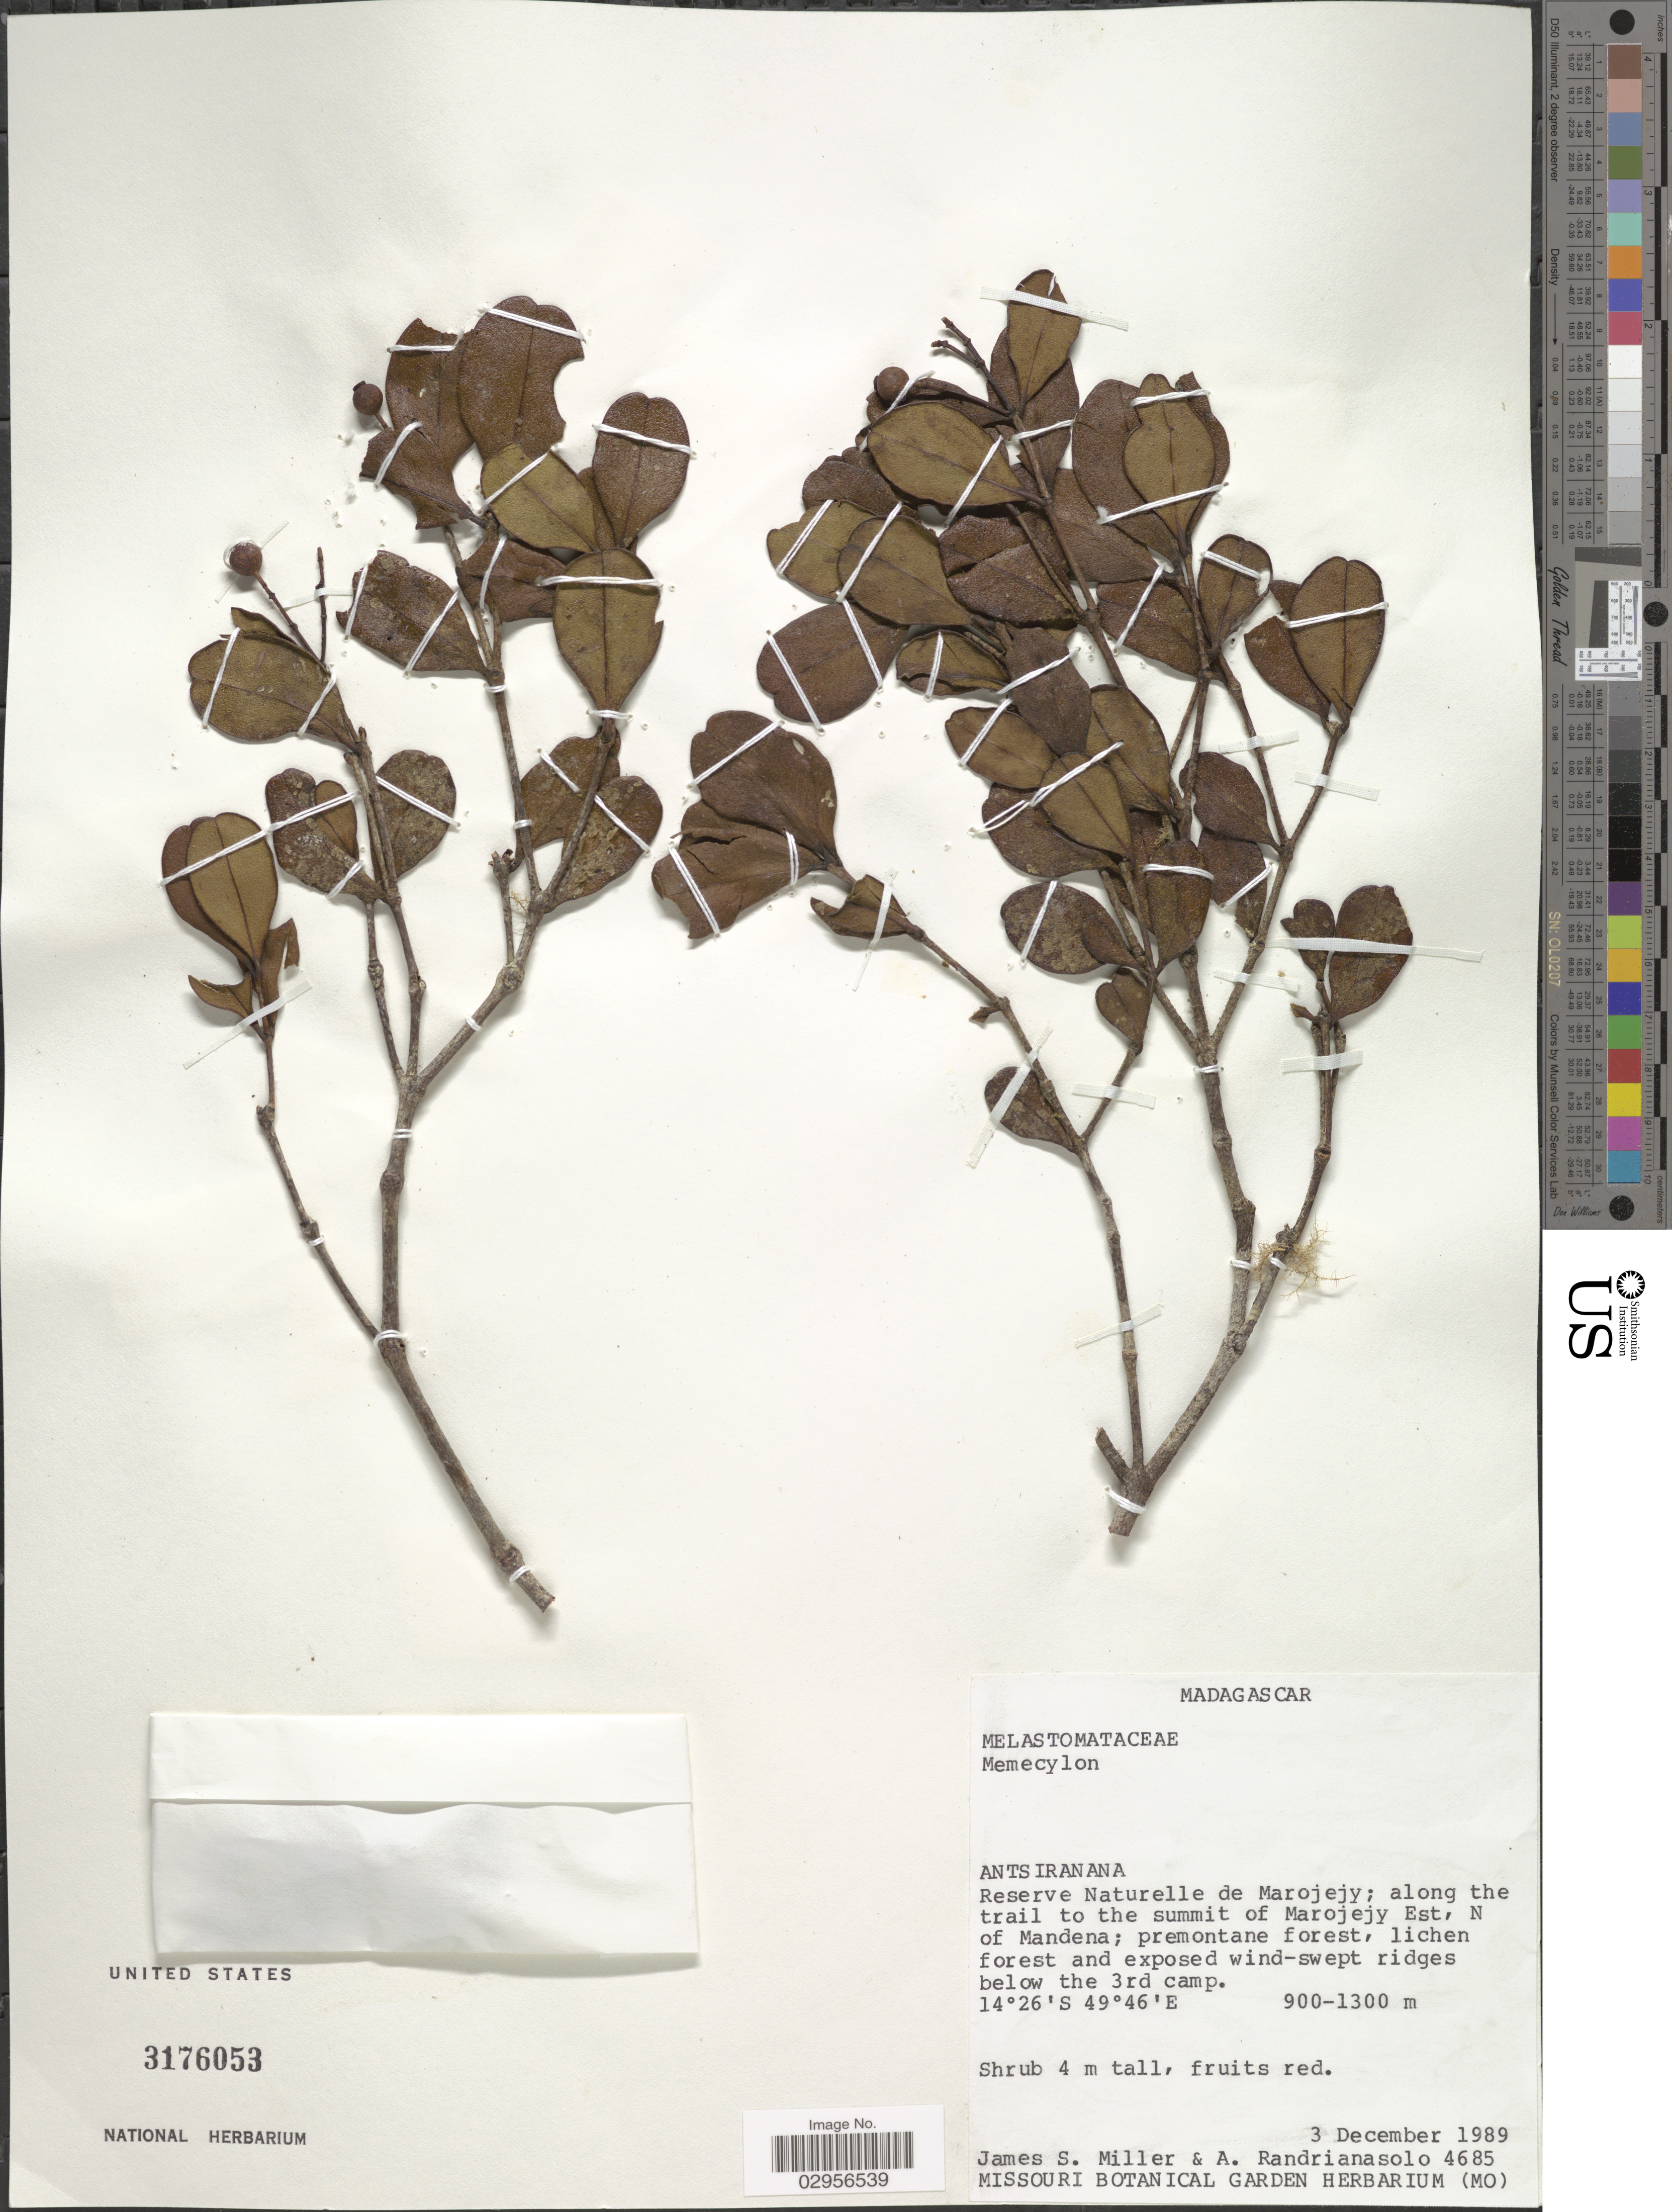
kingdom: Plantae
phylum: Tracheophyta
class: Magnoliopsida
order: Myrtales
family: Melastomataceae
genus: Memecylon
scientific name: Memecylon sp.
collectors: J. S. Miller & A. Randrianasolo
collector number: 4685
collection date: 1989-12-03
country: Madagascar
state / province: Sava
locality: Reserve Naturelle de Marojejy; along the trail to the summit of Marojejy Est, N of Mandena.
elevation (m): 900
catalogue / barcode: US 3176053